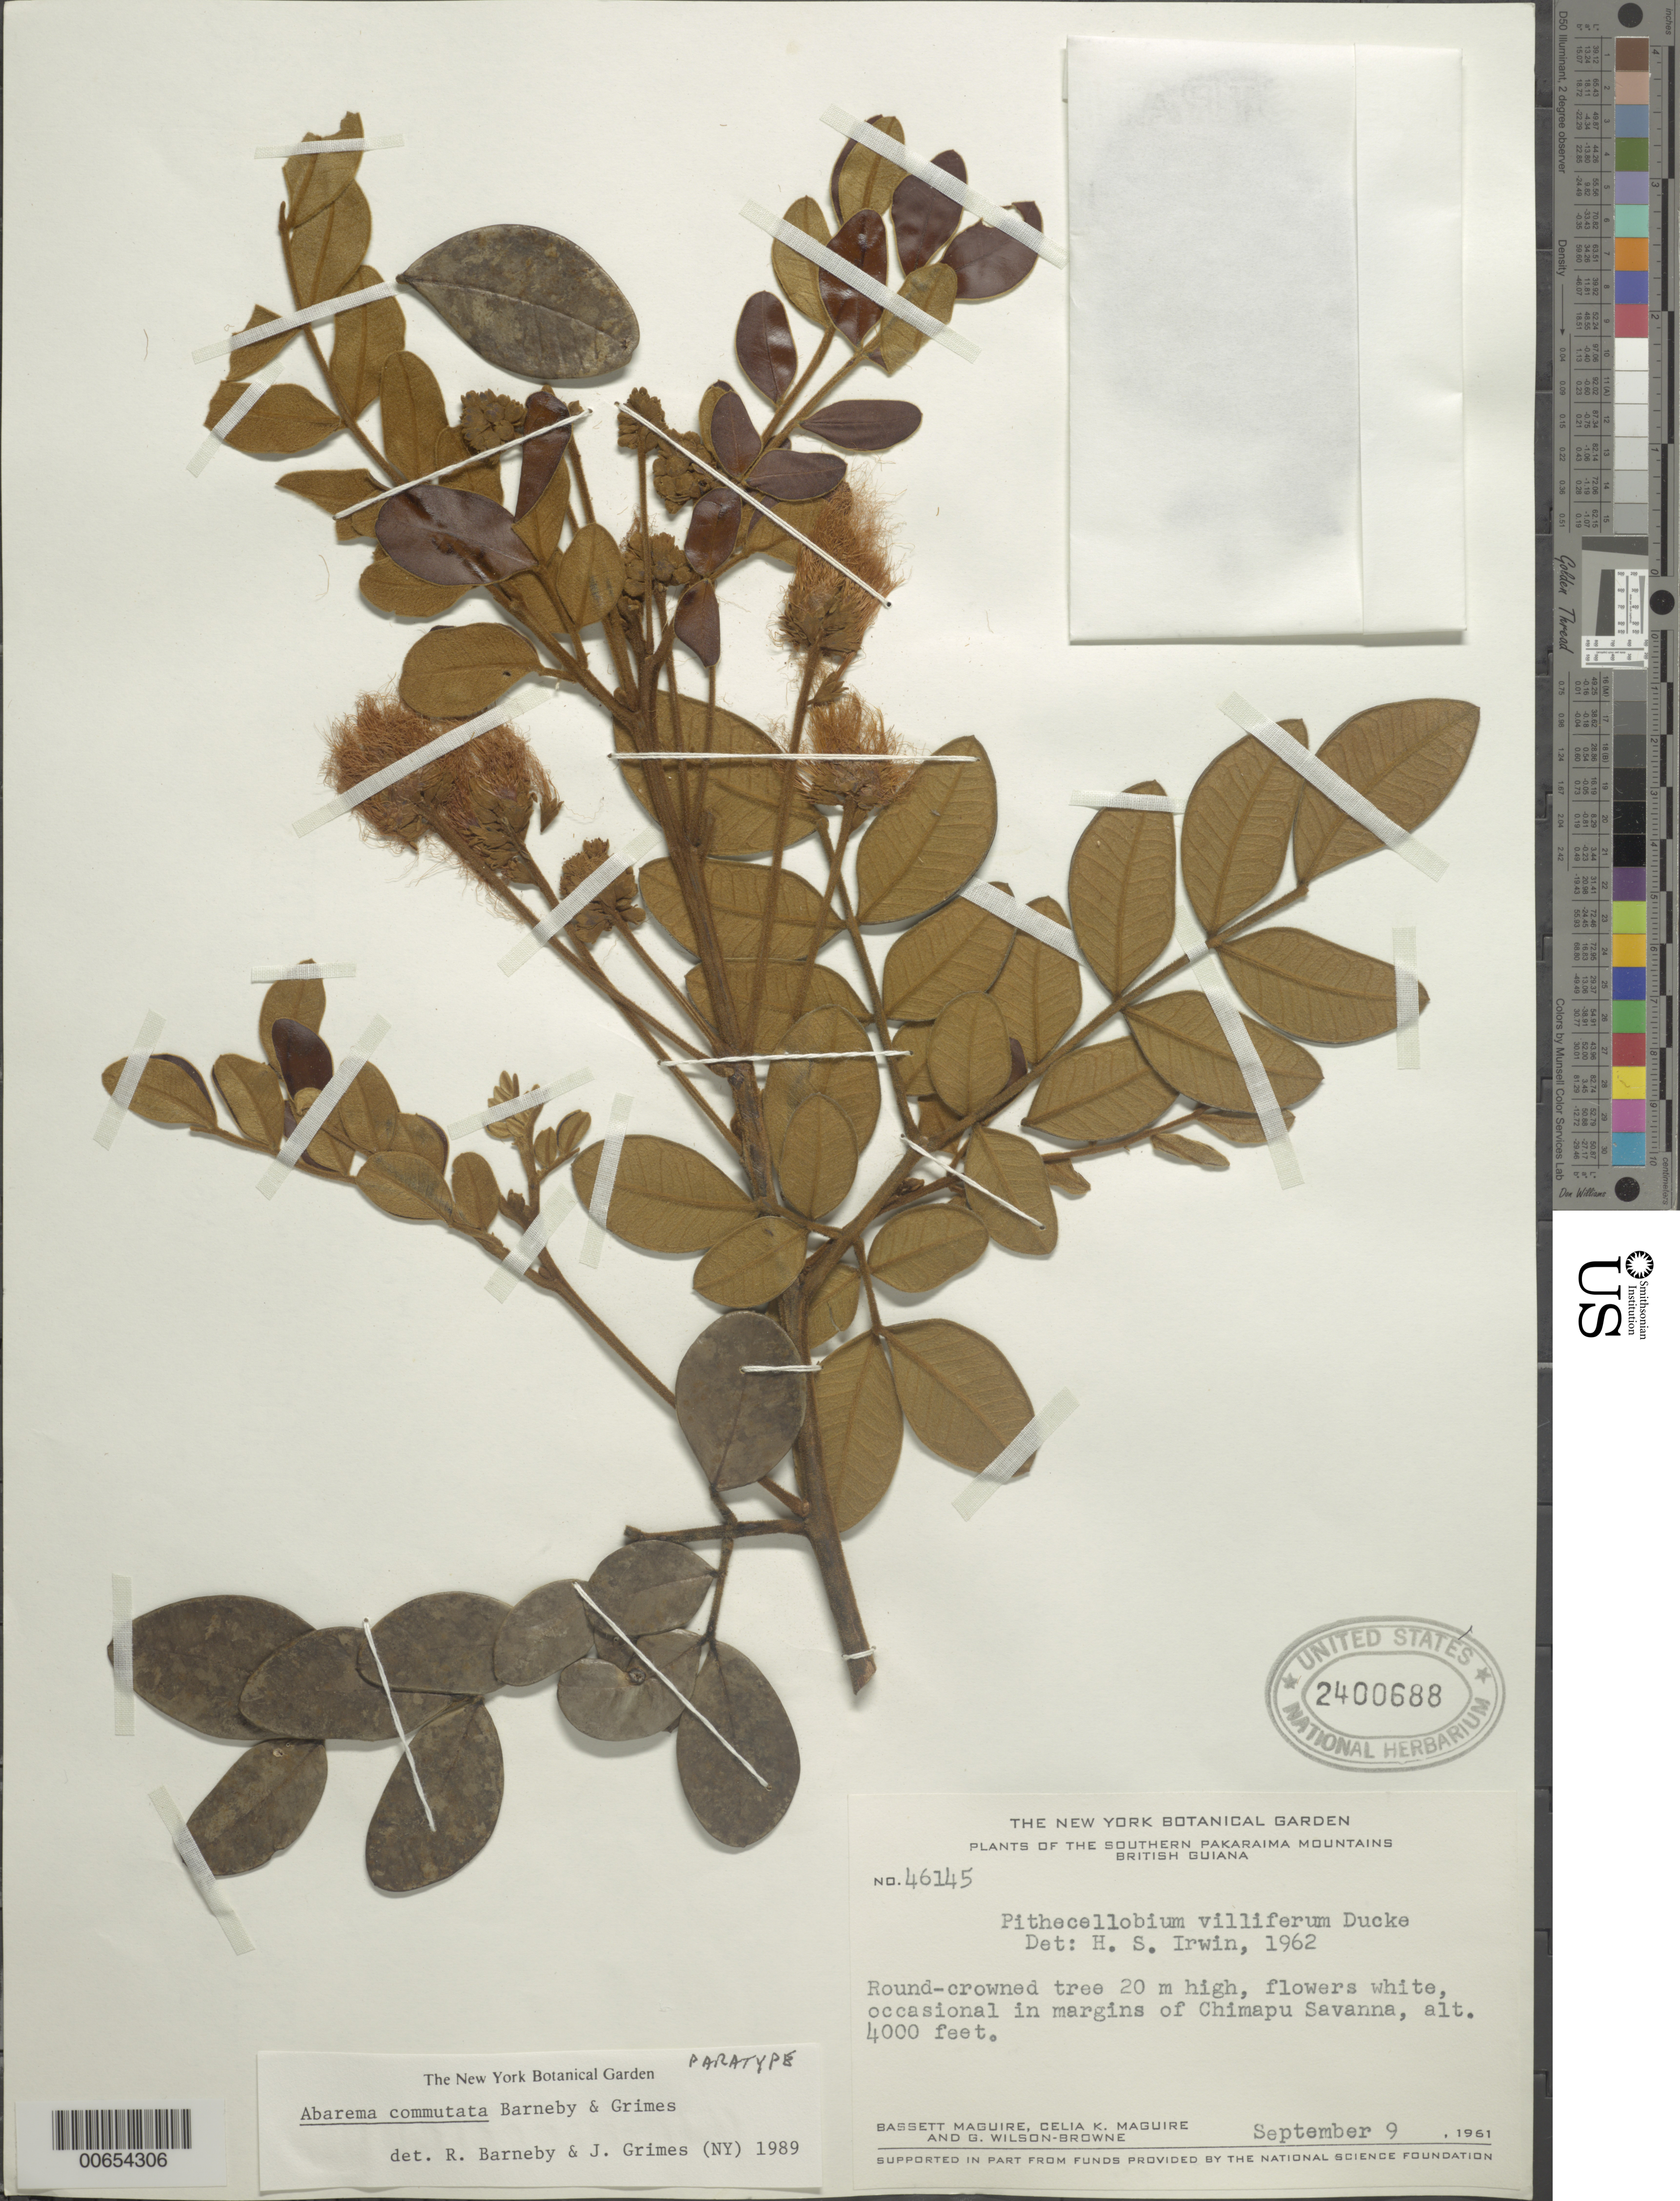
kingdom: Plantae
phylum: Tracheophyta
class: Magnoliopsida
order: Fabales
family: Fabaceae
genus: Abarema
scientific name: Abarema commutata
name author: Barneby & J.W. Grimes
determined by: Barneby, R. C.; Grimes, J. W.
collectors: B. Maguire, C. K. Maguire & G. Wilson-Browne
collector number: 46145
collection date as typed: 9-Sep-61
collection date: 1961-09-09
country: Guyana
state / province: Potaro-Siparuni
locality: Chimapu Savanna, southern Pakaraima Mts.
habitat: Margins of savanna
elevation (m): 369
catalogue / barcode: US 2400688